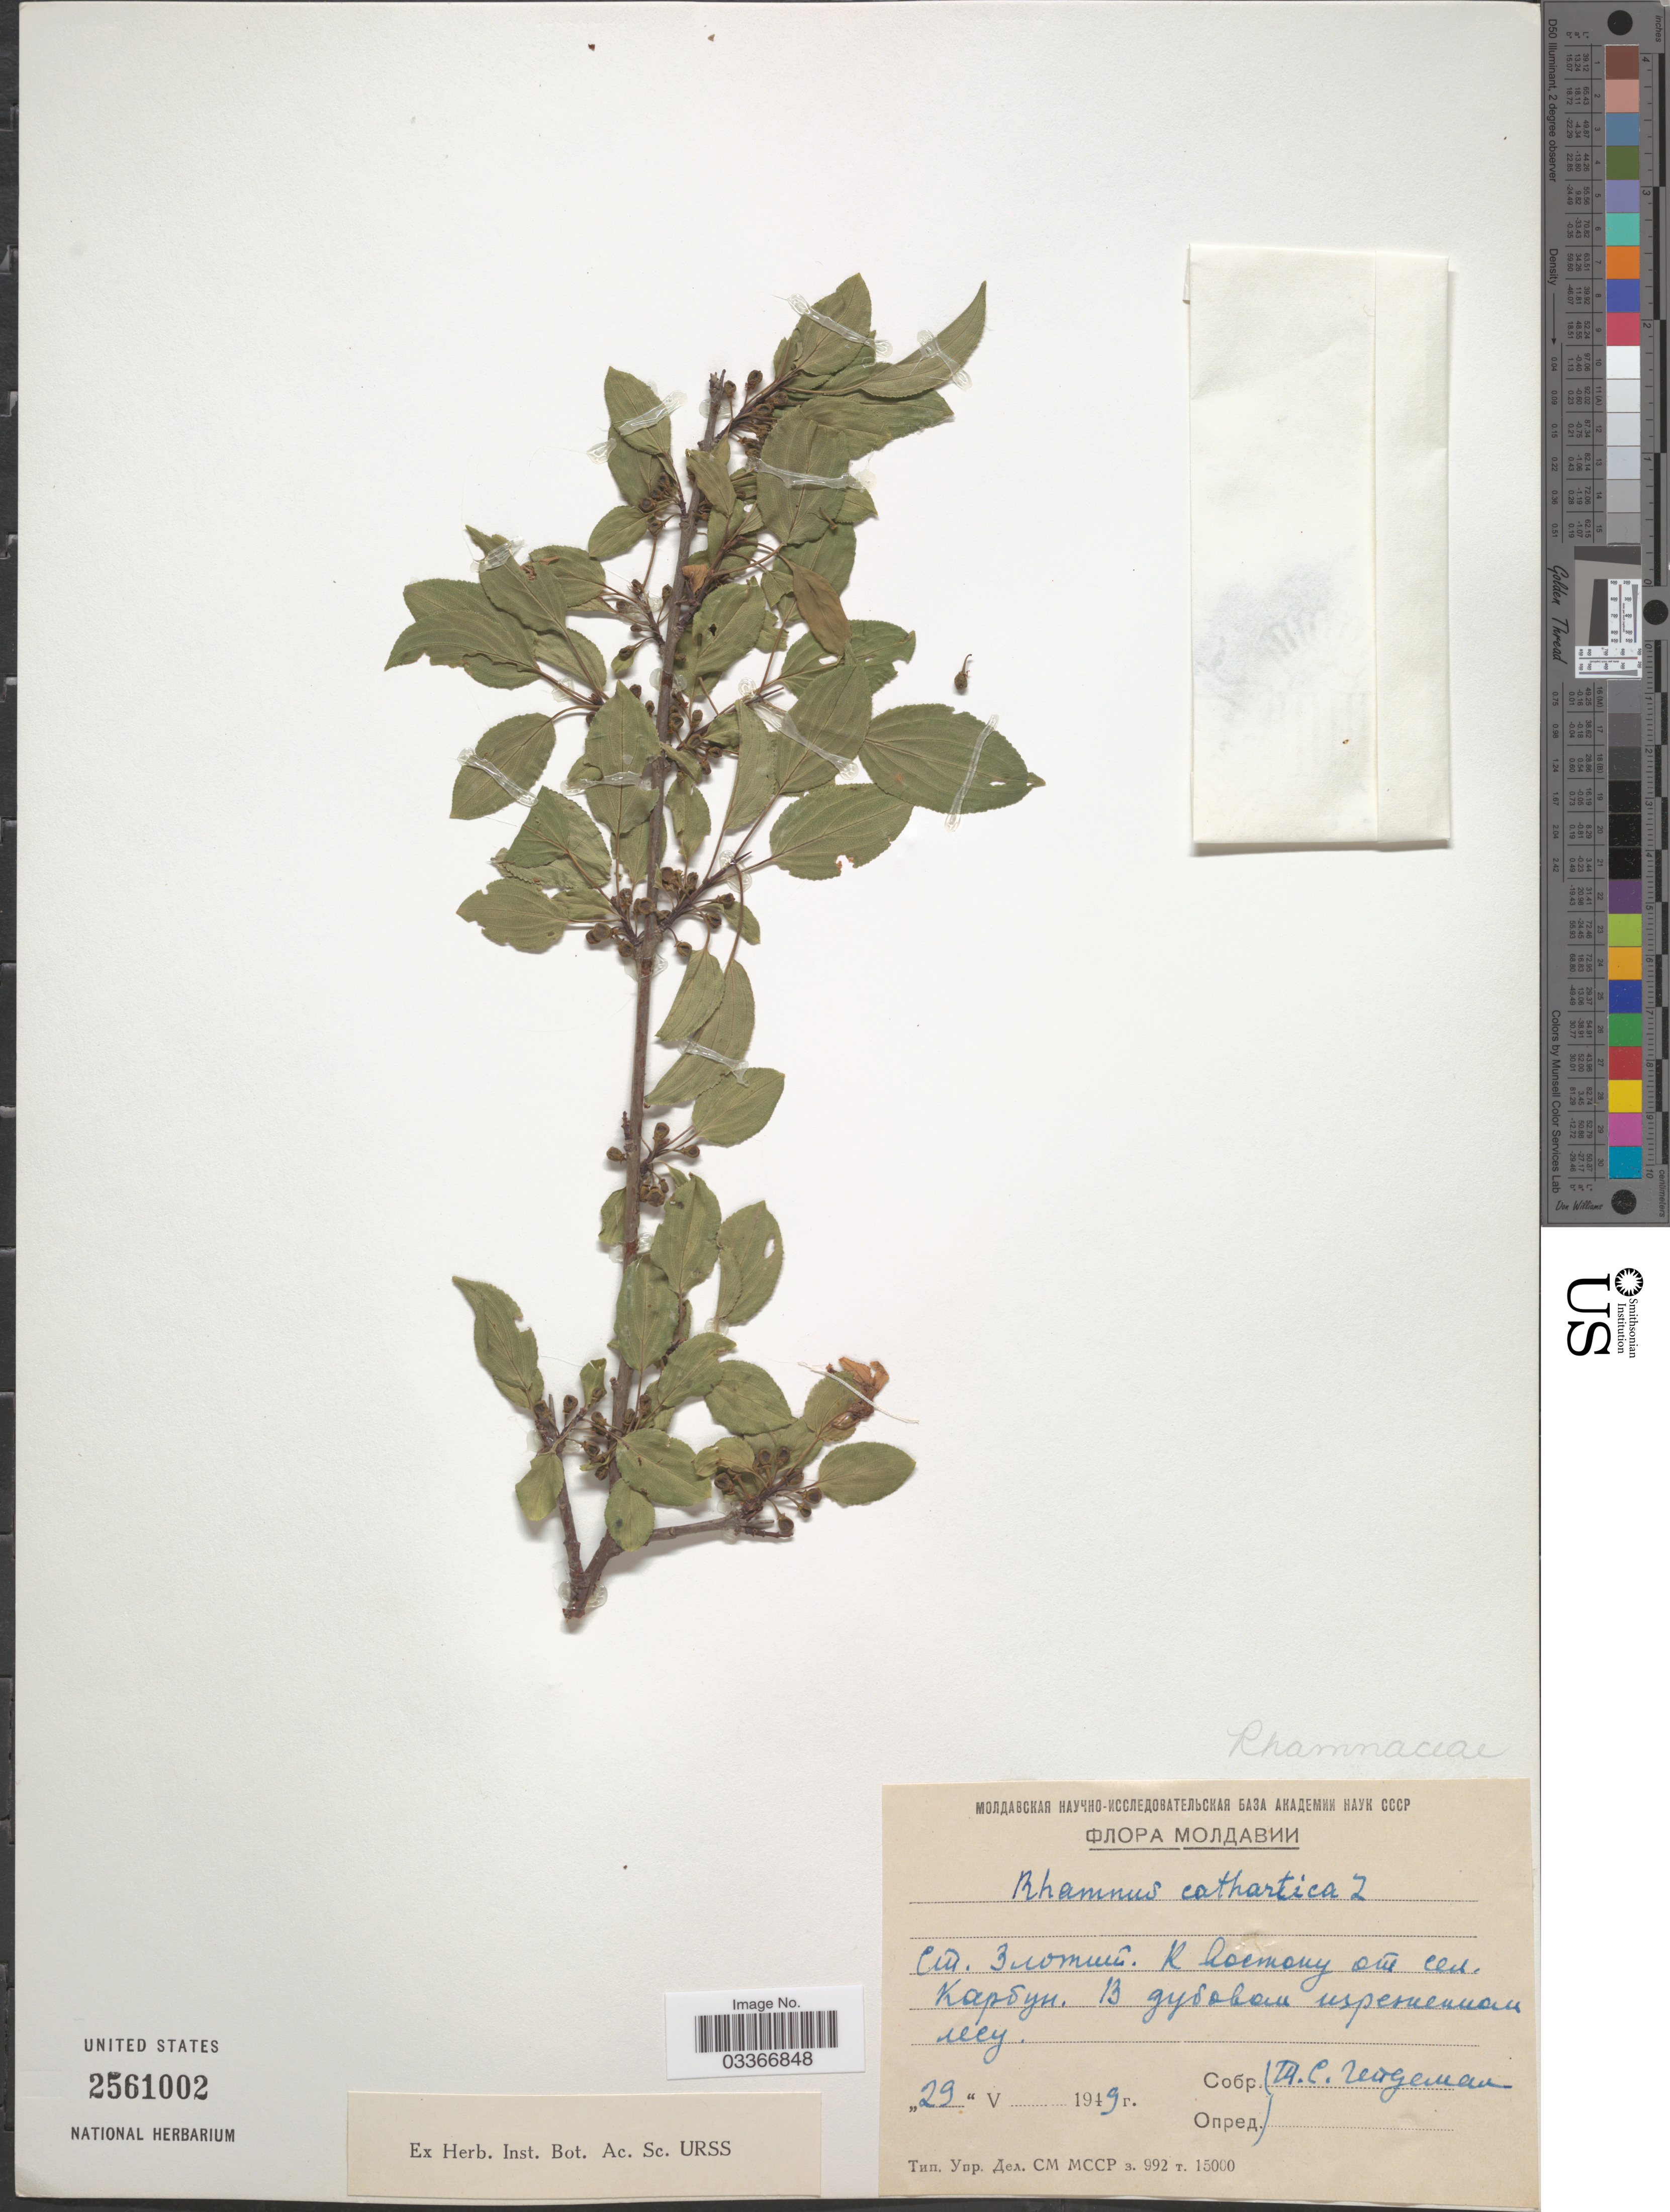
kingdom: Plantae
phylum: Tracheophyta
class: Magnoliopsida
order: Rosales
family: Rhamnaceae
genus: Rhamnus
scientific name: Rhamnus cathartica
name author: L.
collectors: T. Geydeman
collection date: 1949-05-29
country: Moldova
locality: Station Zloty, E of village Karbun.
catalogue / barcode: US 2561002